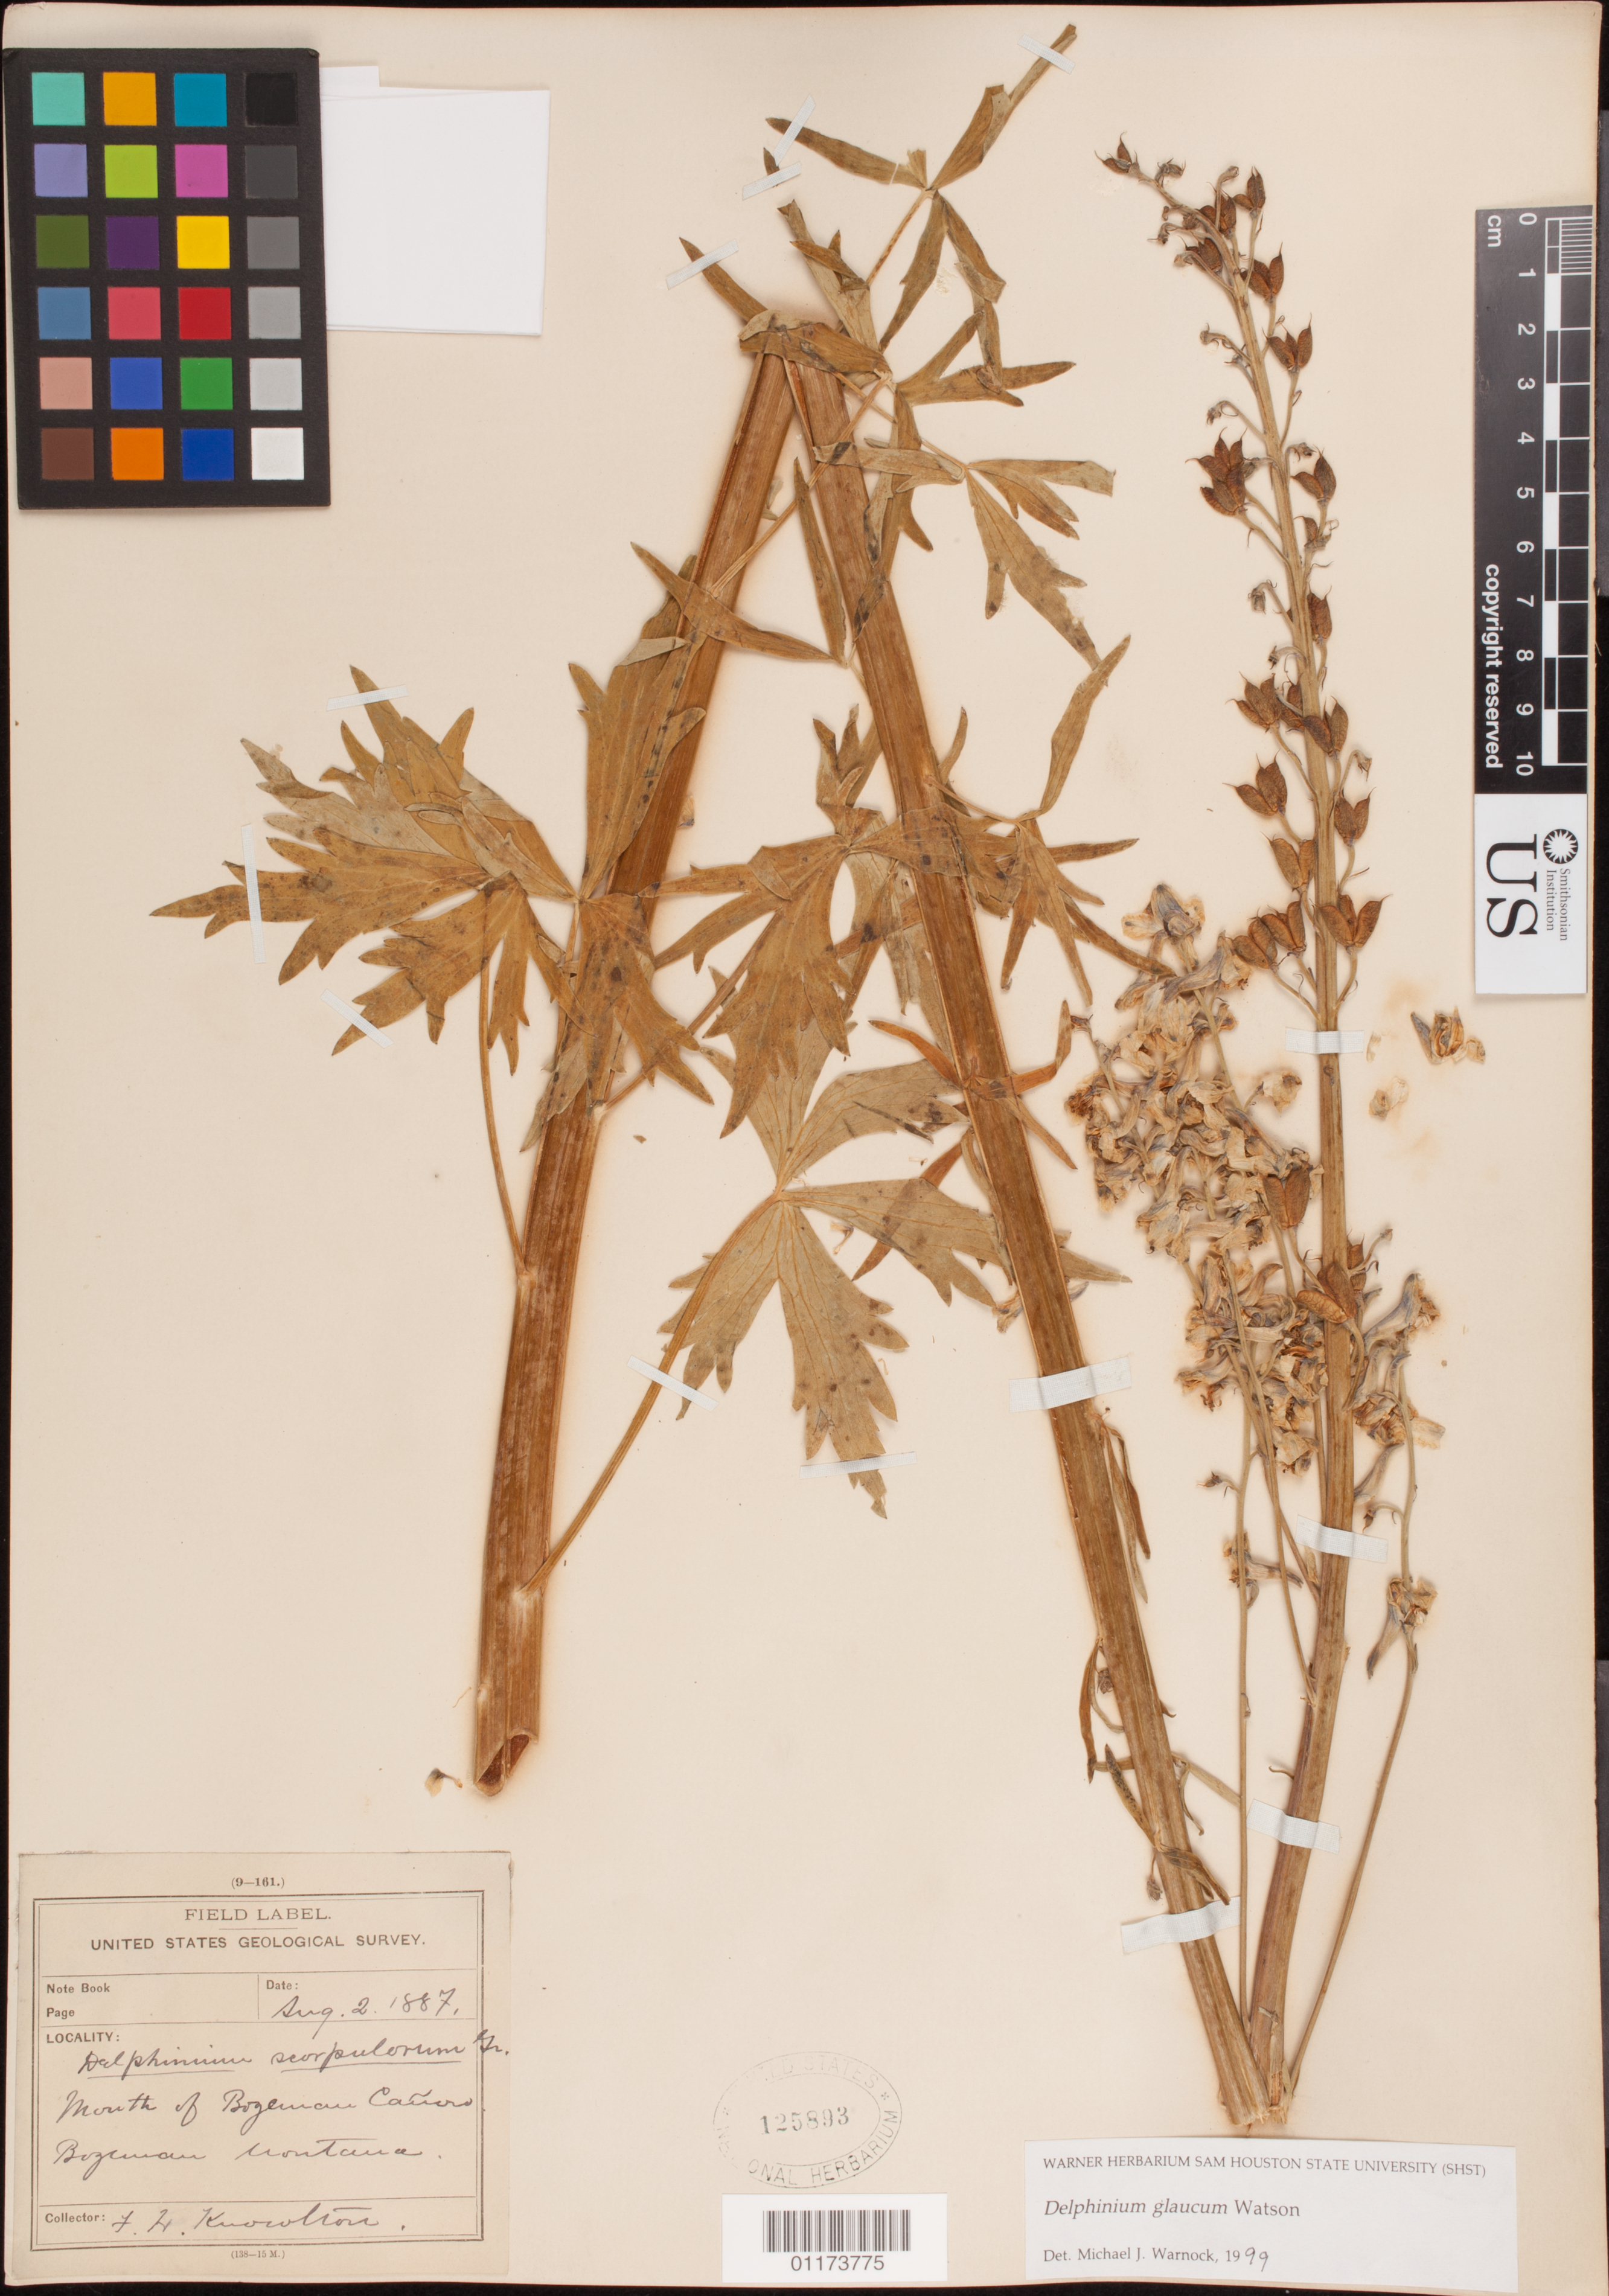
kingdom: Plantae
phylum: Tracheophyta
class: Magnoliopsida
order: Ranunculales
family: Ranunculaceae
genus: Delphinium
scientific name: Delphinium glaucum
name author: S. Watson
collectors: F. H. Knowlton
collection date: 1887-08-02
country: United States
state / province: Montana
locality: Mouth of Bozeman Canyon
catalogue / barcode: US 125893